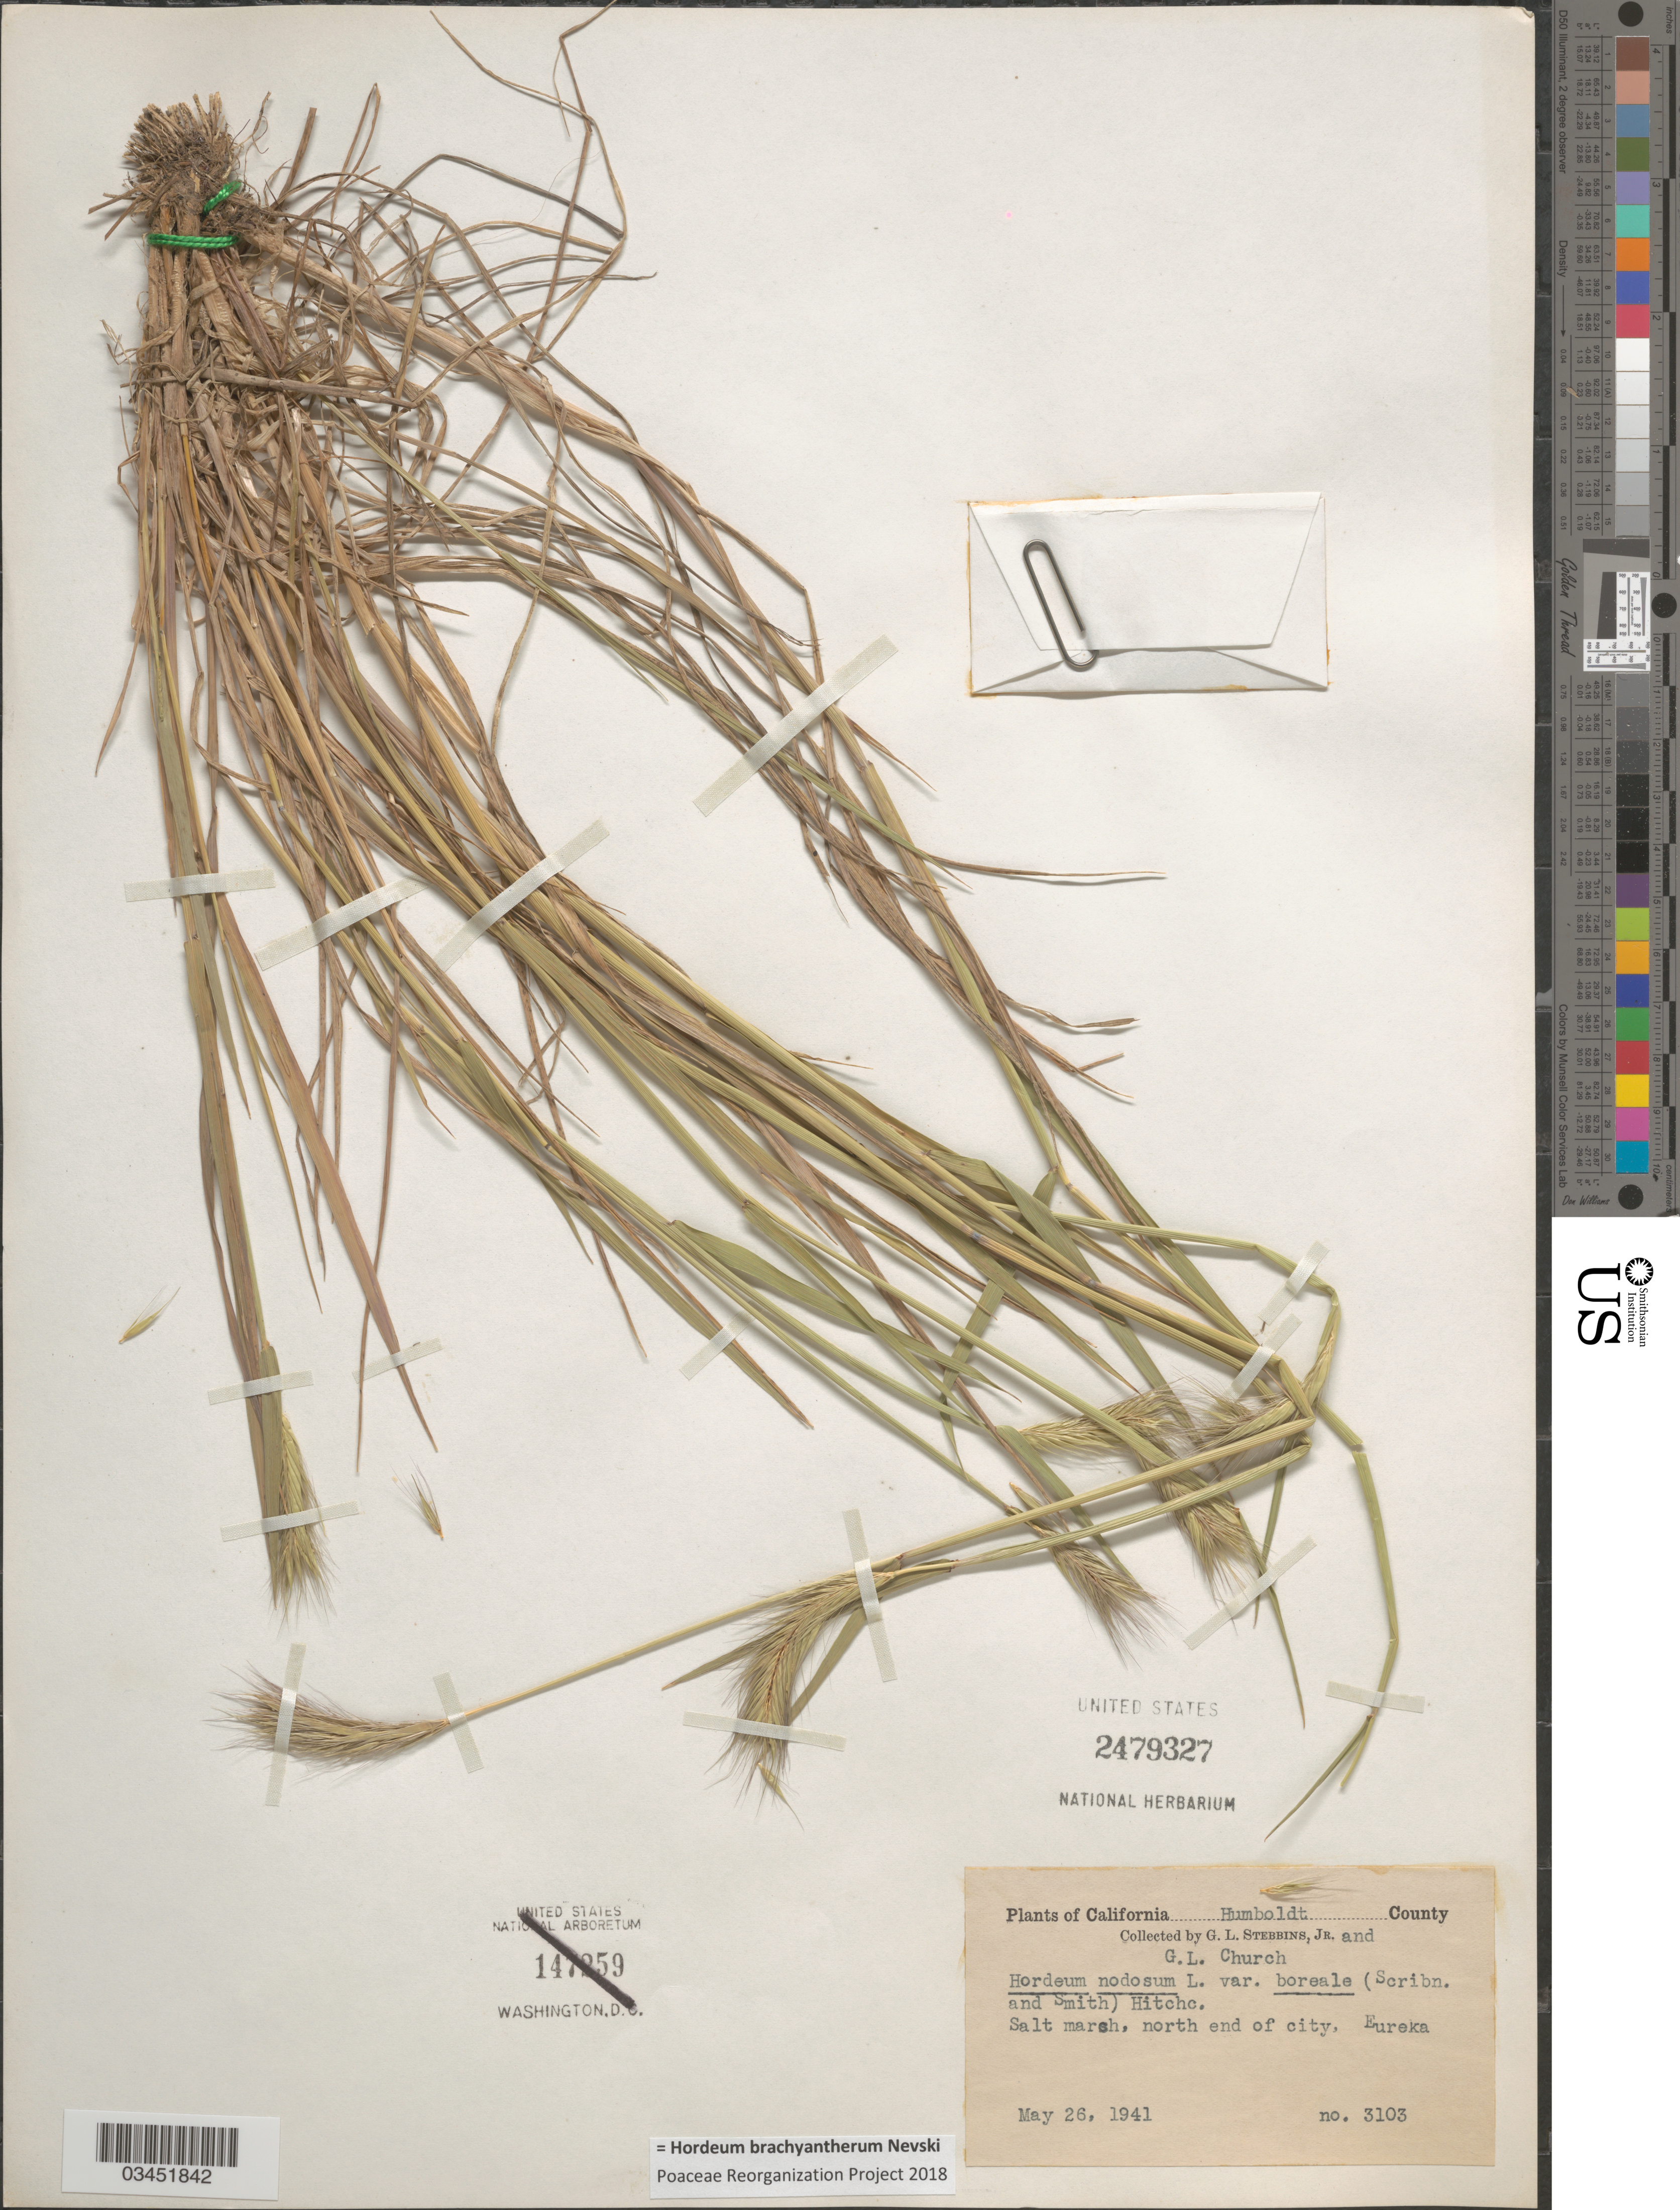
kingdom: Plantae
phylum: Tracheophyta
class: Liliopsida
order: Poales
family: Poaceae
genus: Hordeum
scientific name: Hordeum brachyantherum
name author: Nevski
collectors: G. L. Stebbins & G. L. Church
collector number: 3103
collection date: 1941-05-26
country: United States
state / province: California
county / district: Humboldt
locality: Humboldt County. Salt marsh, north end of city, Eureka.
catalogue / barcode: US 2479327